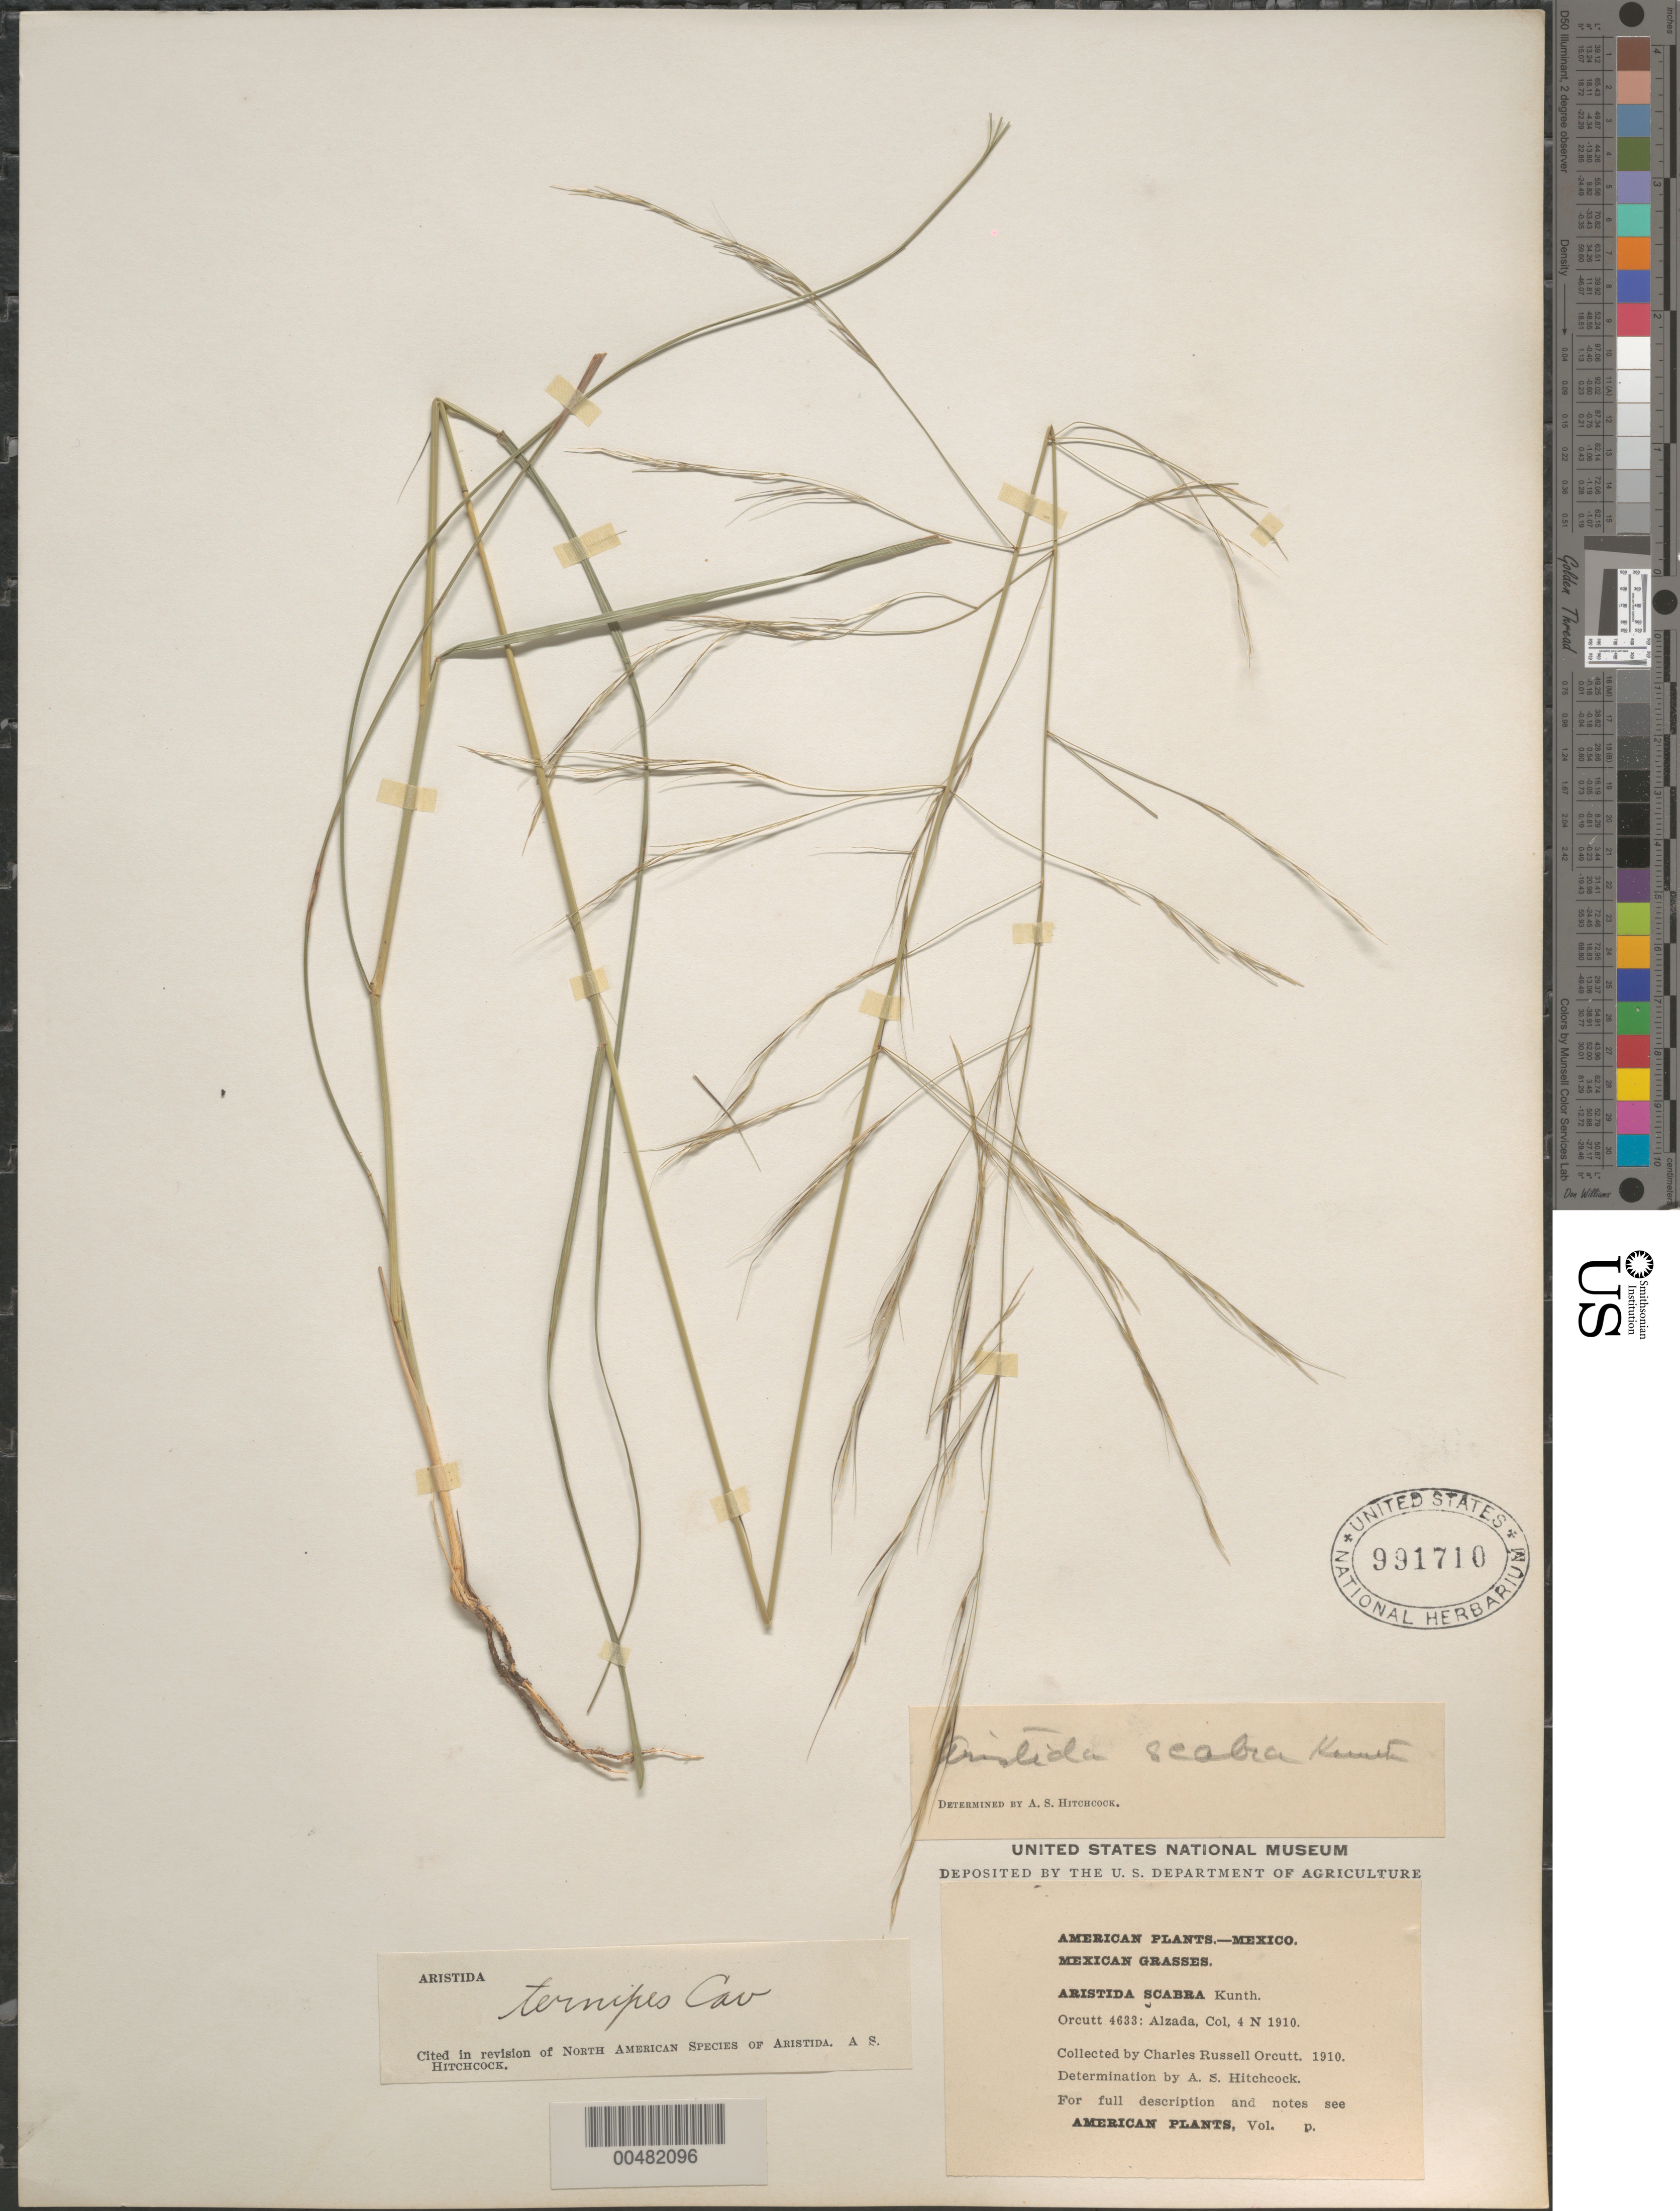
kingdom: Plantae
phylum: Tracheophyta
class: Liliopsida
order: Poales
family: Poaceae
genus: Aristida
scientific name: Aristida ternipes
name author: Cav.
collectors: C. R. Orcutt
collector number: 4633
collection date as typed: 4 Nov 1910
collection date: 1910-11-04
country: Mexico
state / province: Colima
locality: Alzada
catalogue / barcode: US 991710